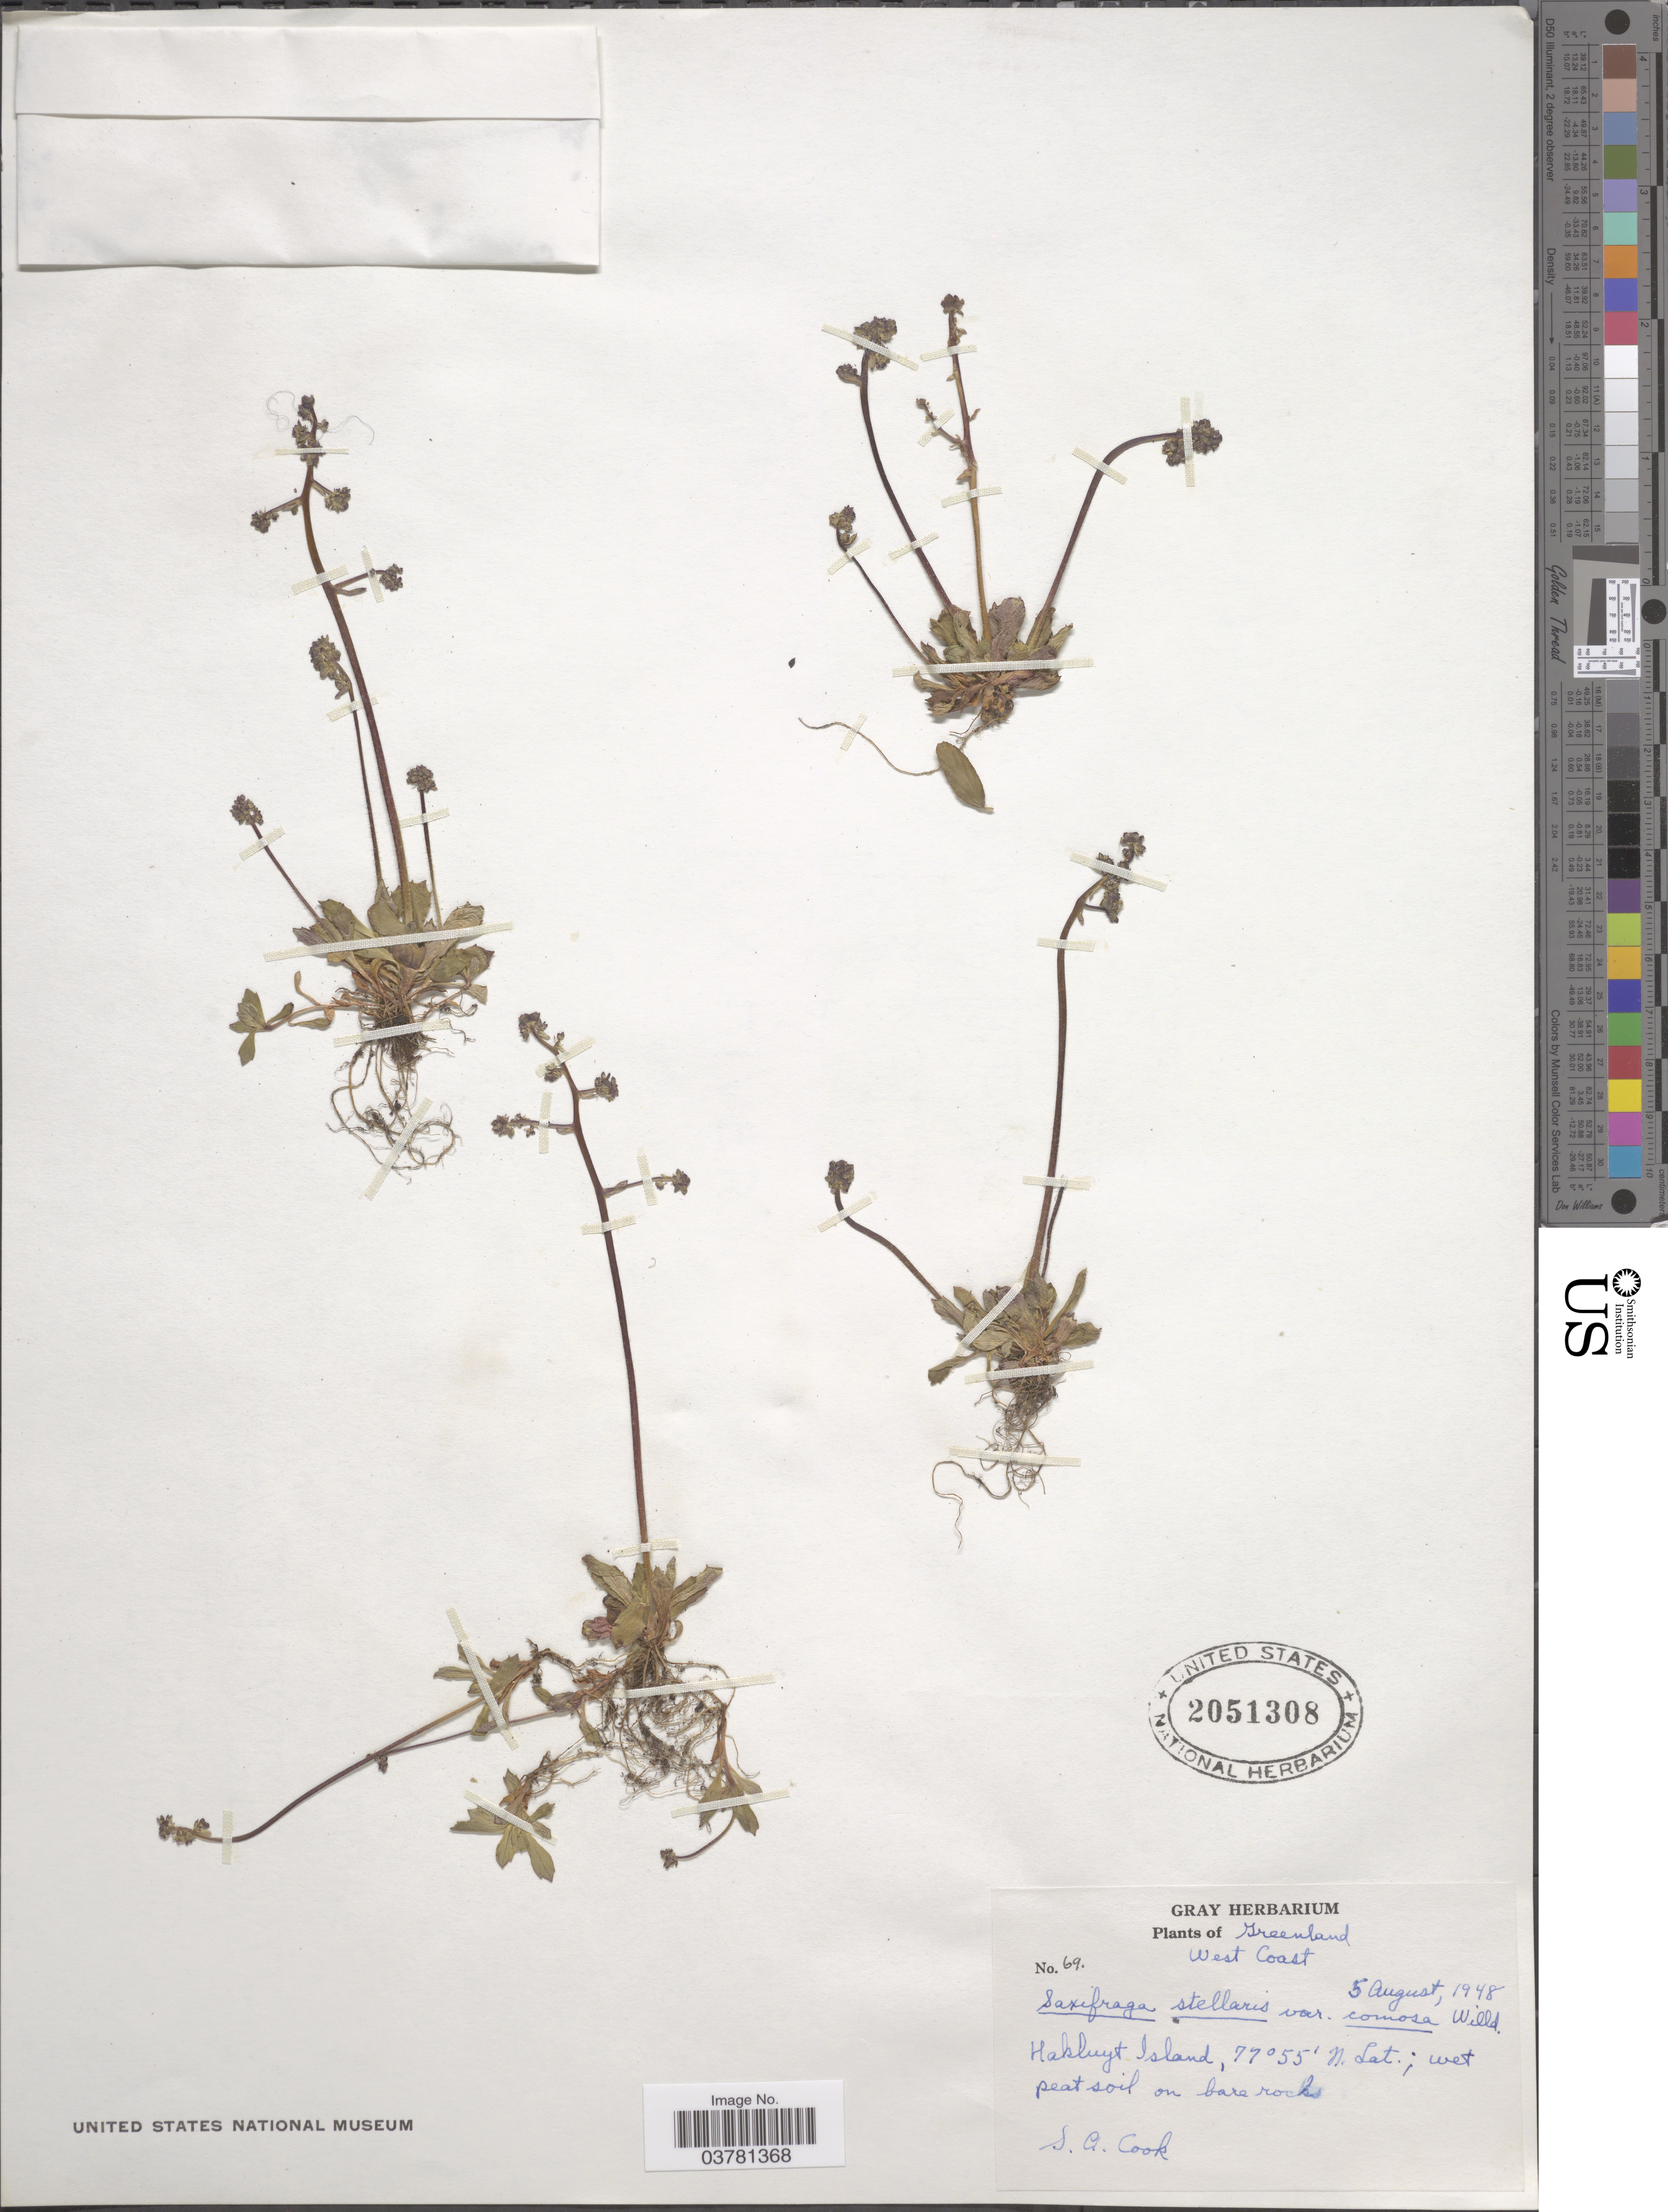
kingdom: Plantae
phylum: Tracheophyta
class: Magnoliopsida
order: Saxifragales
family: Saxifragaceae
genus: Micranthes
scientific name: Micranthes foliolosa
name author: (R. Br.) Gornall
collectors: S. A. Cook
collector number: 69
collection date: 1948-08-05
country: Greenland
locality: Greenland. West Coast. Hakluyt Island.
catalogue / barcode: US 2051308